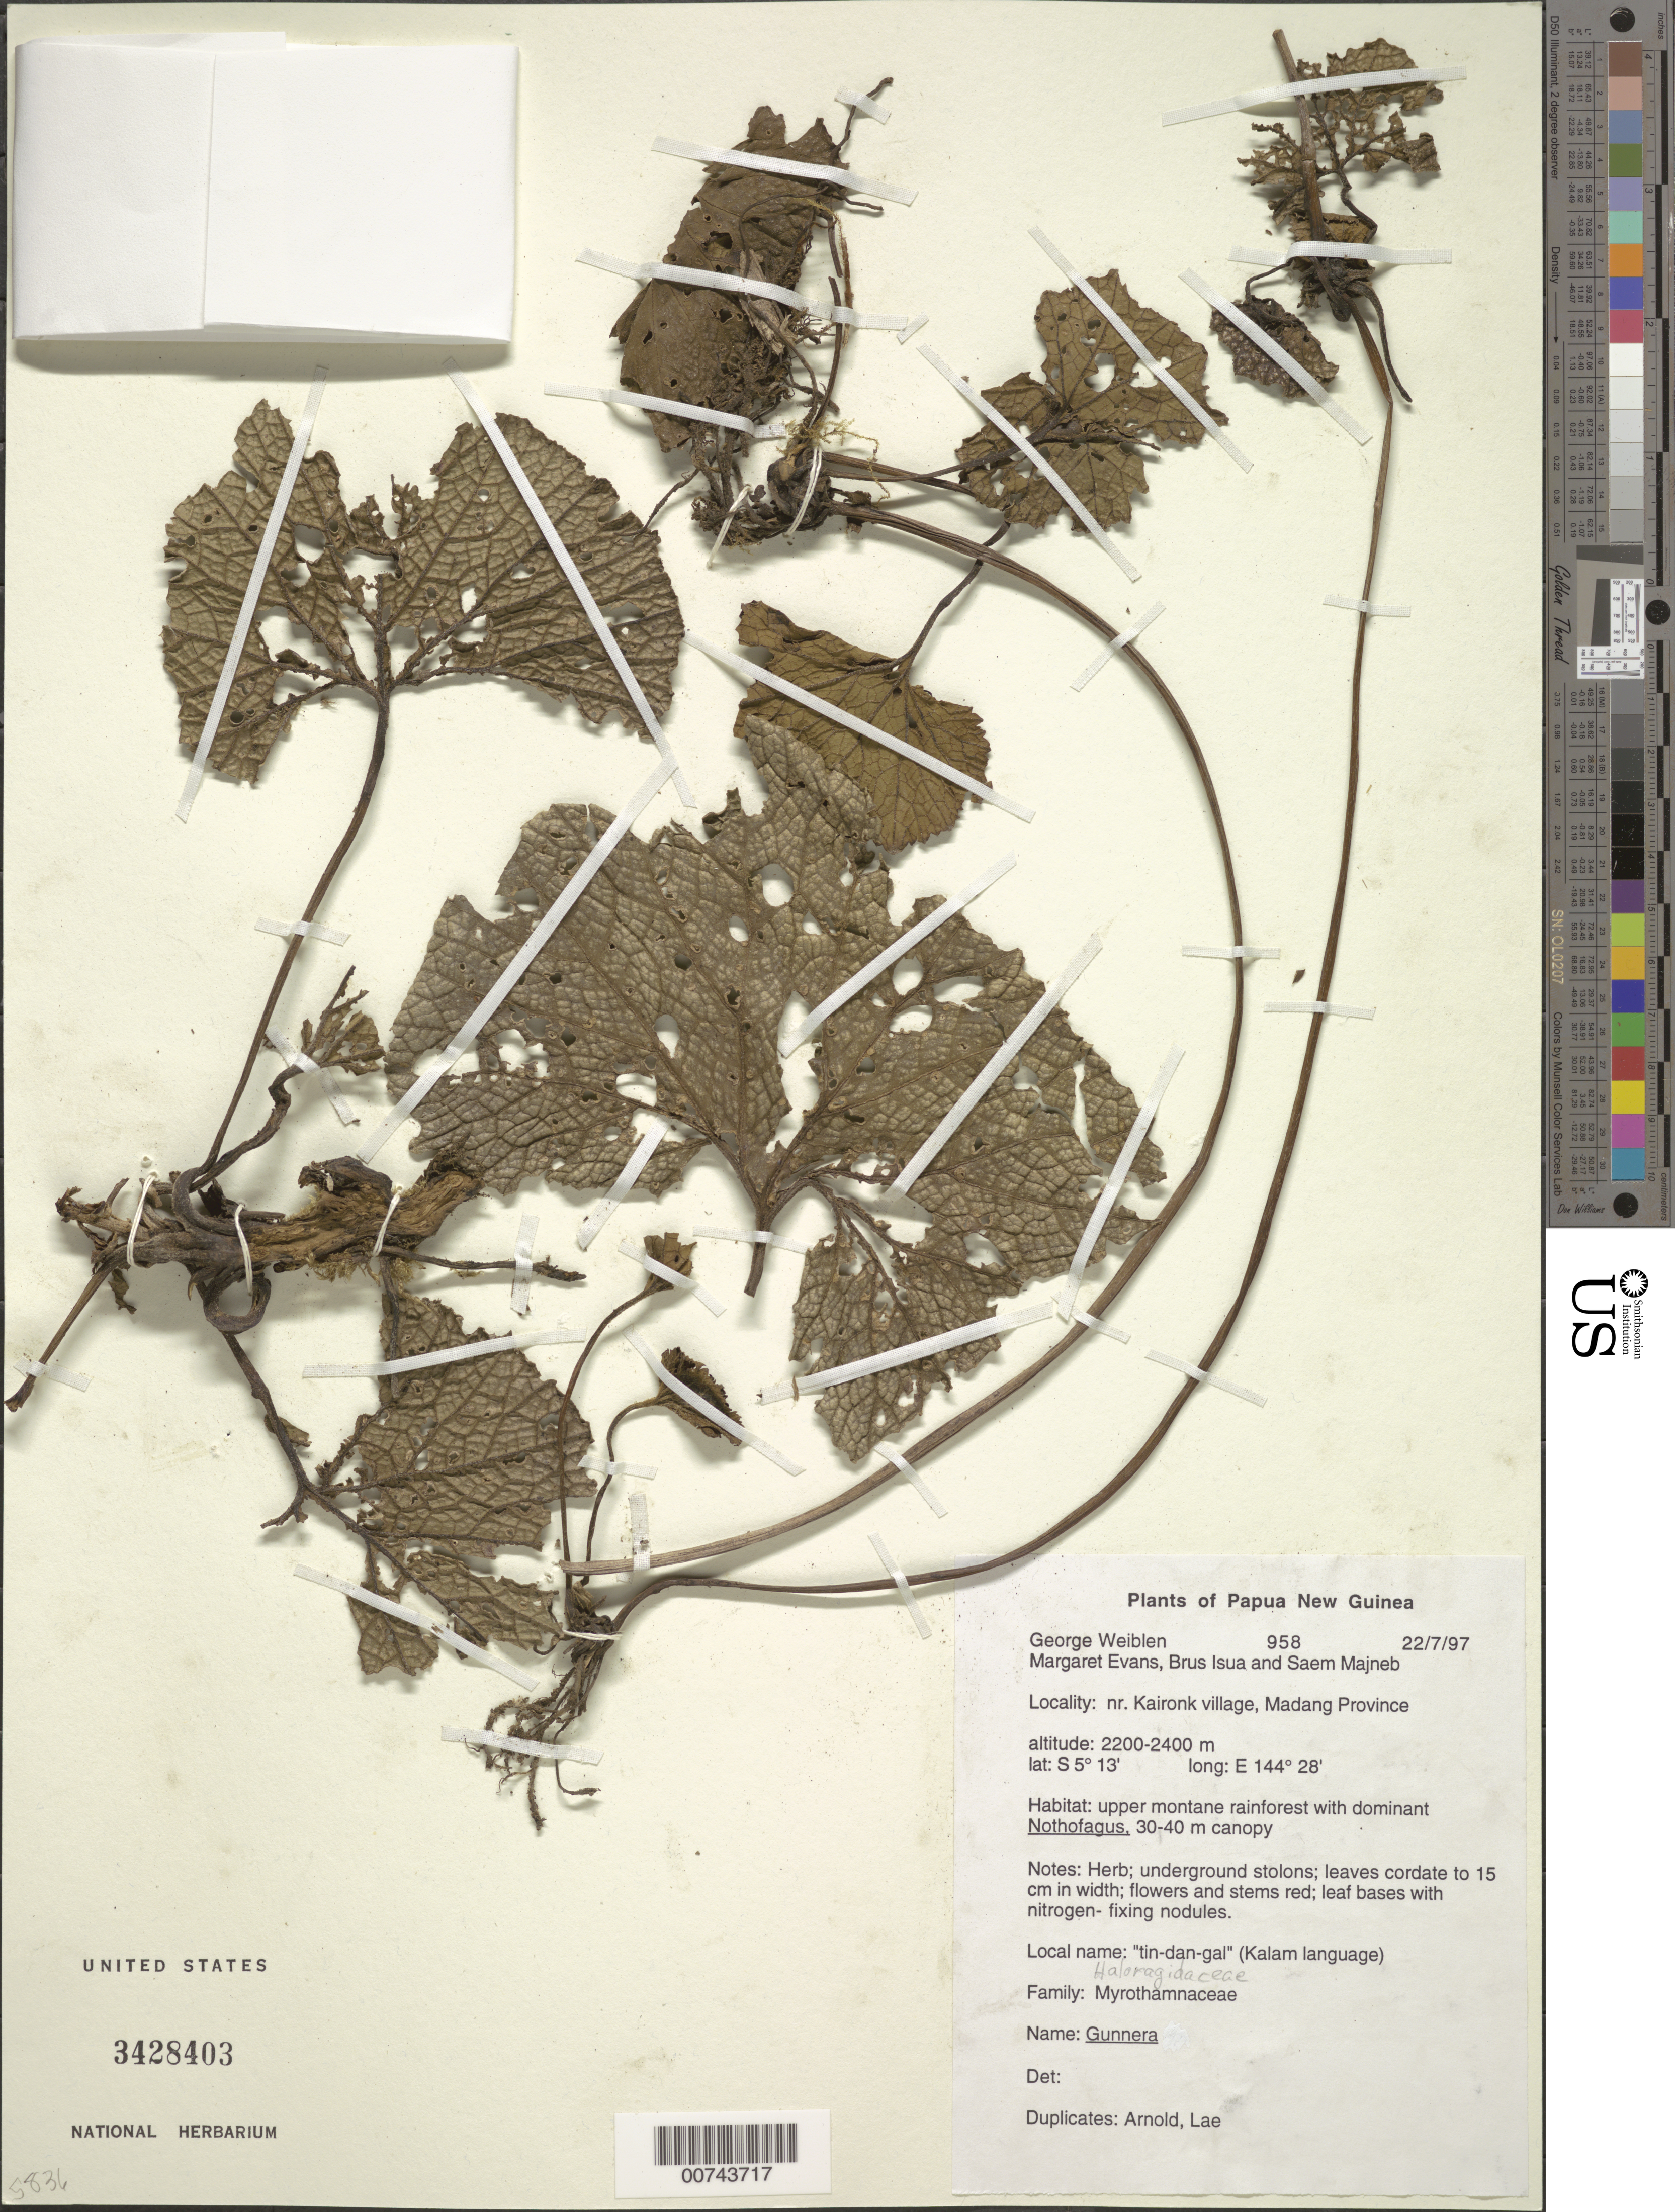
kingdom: Plantae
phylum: Tracheophyta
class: Magnoliopsida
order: Gunnerales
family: Gunneraceae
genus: Gunnera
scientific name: Gunnera sp.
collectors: G. D. Weiblen, M. Evans, B. Isua & S. Majneb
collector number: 958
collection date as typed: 22 Jul 1997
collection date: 1997-07-22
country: Papua New Guinea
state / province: Madang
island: New Guinea ?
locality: Near kaironk ville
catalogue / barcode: US 3428403